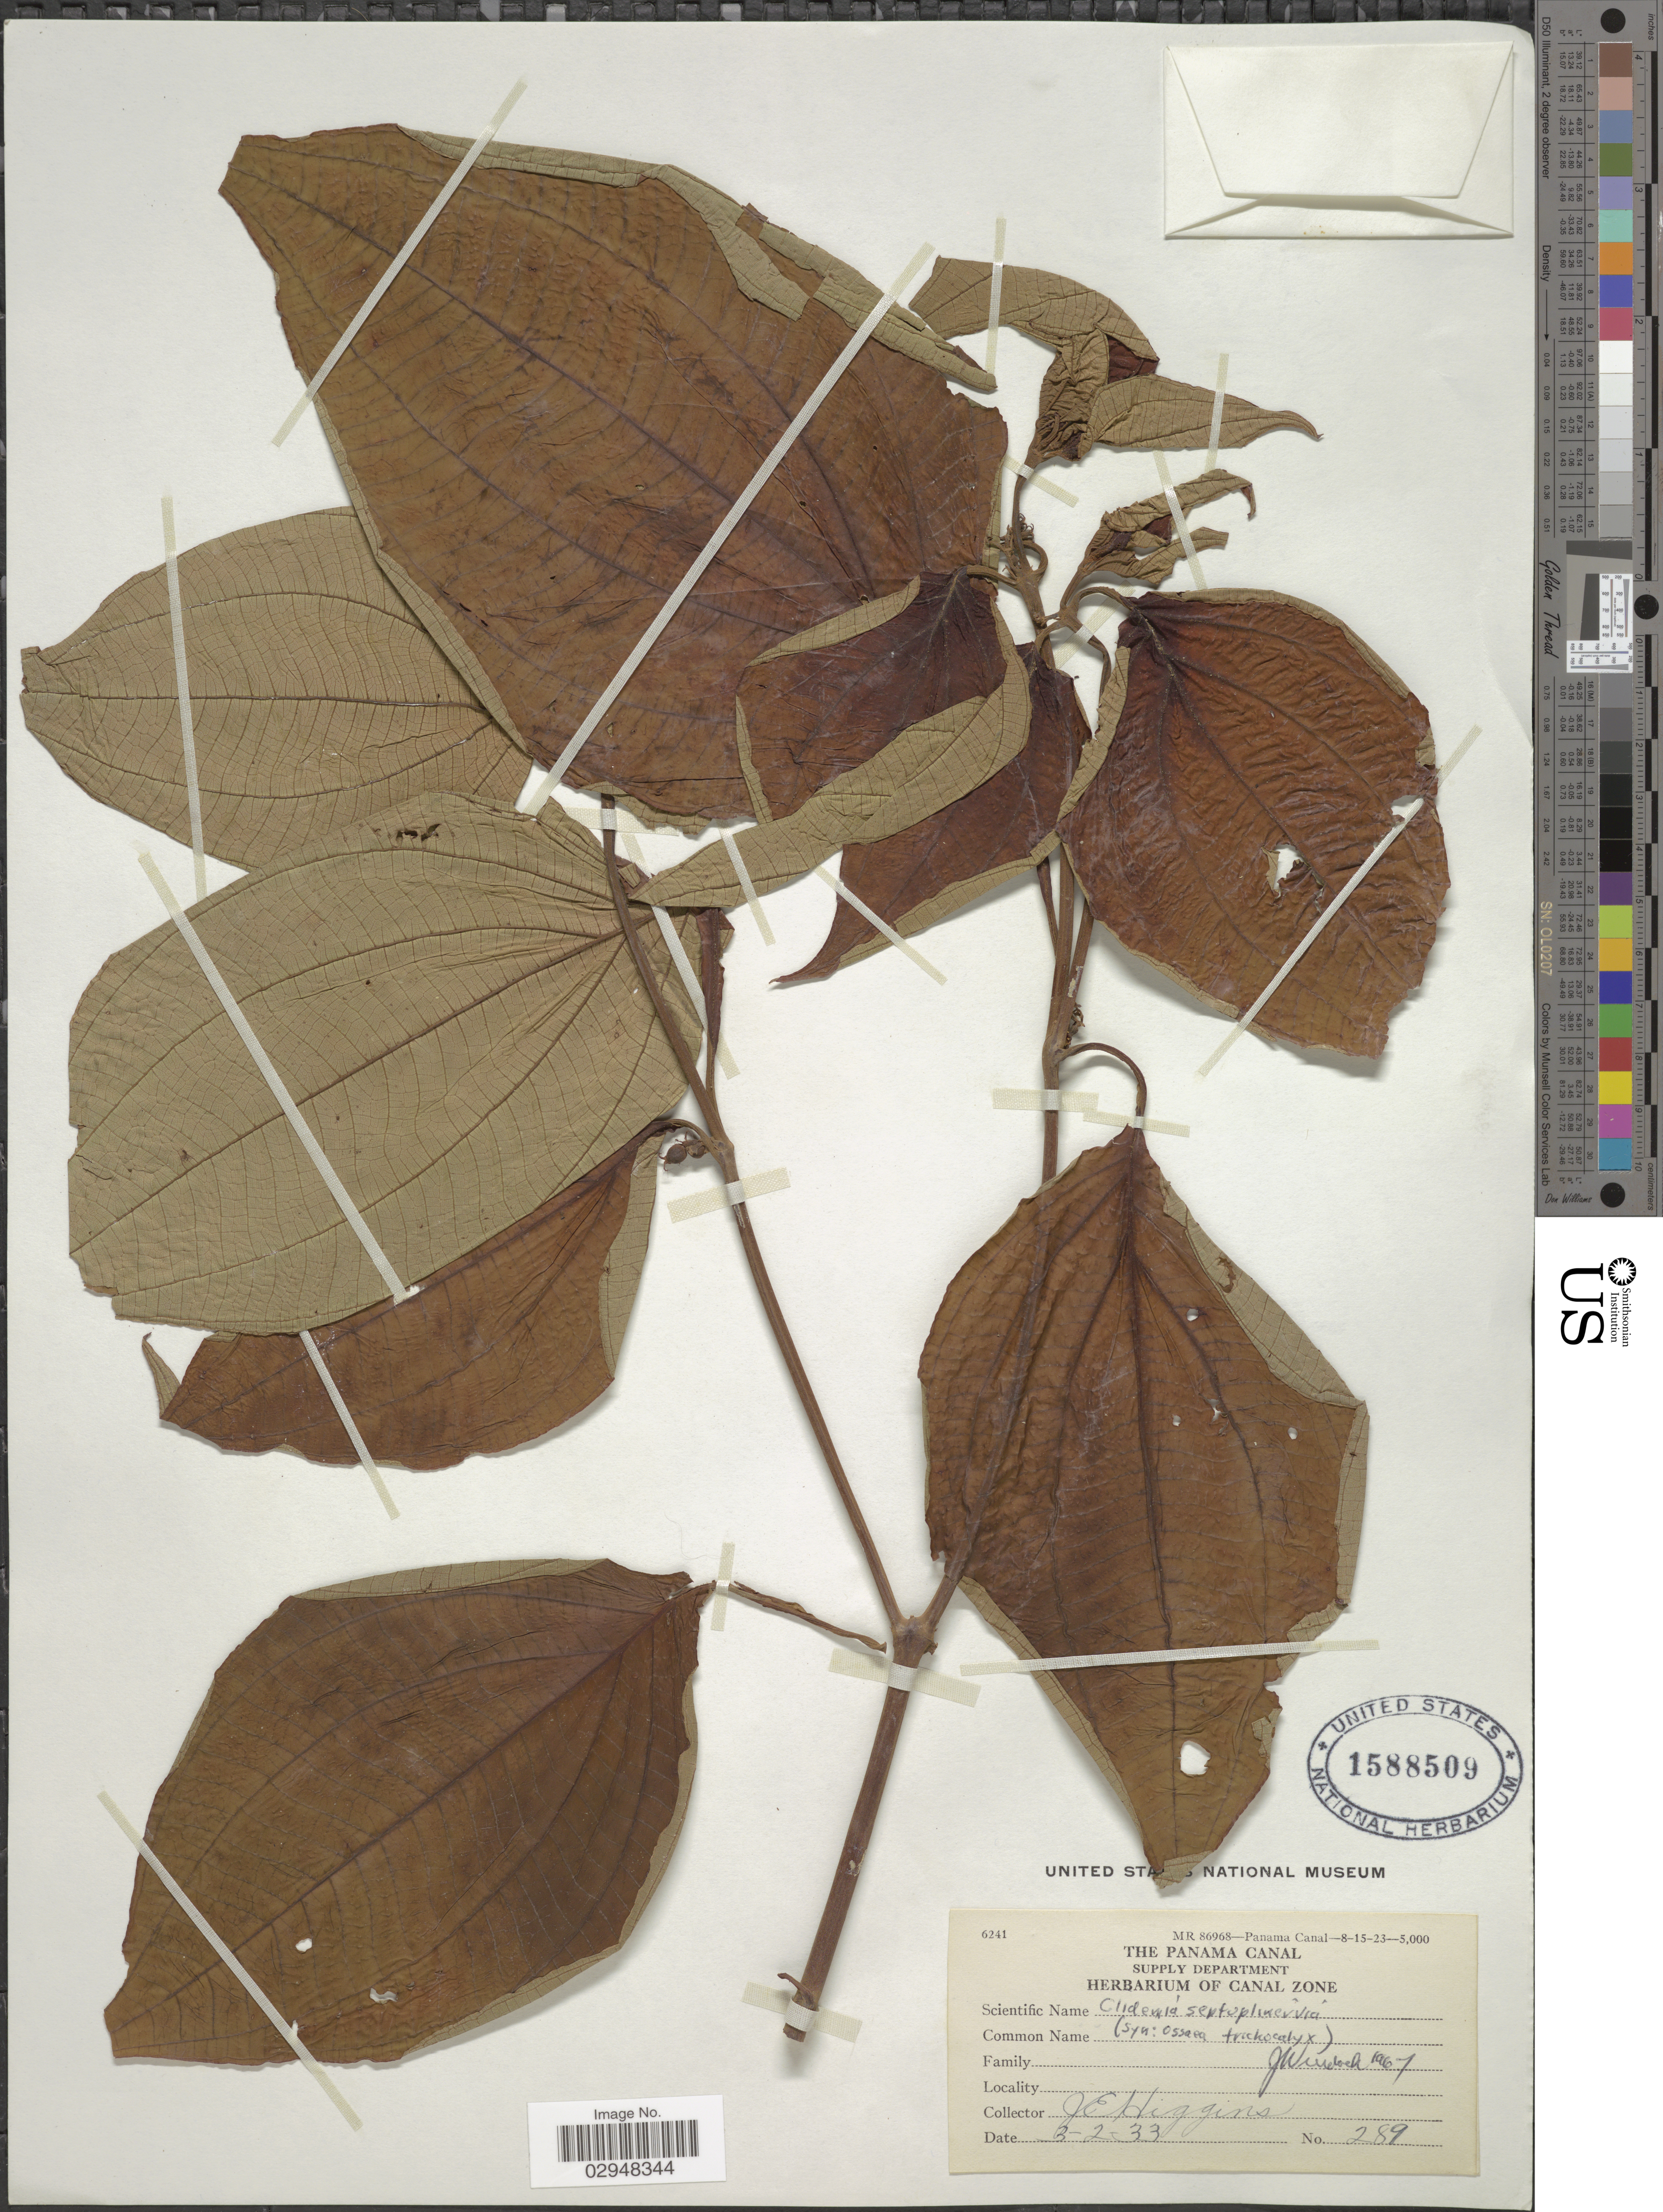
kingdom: Plantae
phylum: Tracheophyta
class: Magnoliopsida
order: Myrtales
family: Melastomataceae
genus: Clidemia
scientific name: Clidemia trichocalyx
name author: (S.F. Blake) Gleason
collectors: J. Higgins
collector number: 289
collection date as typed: Transcribed d/m/y: 3/2/33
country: Panama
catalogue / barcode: US 1588509